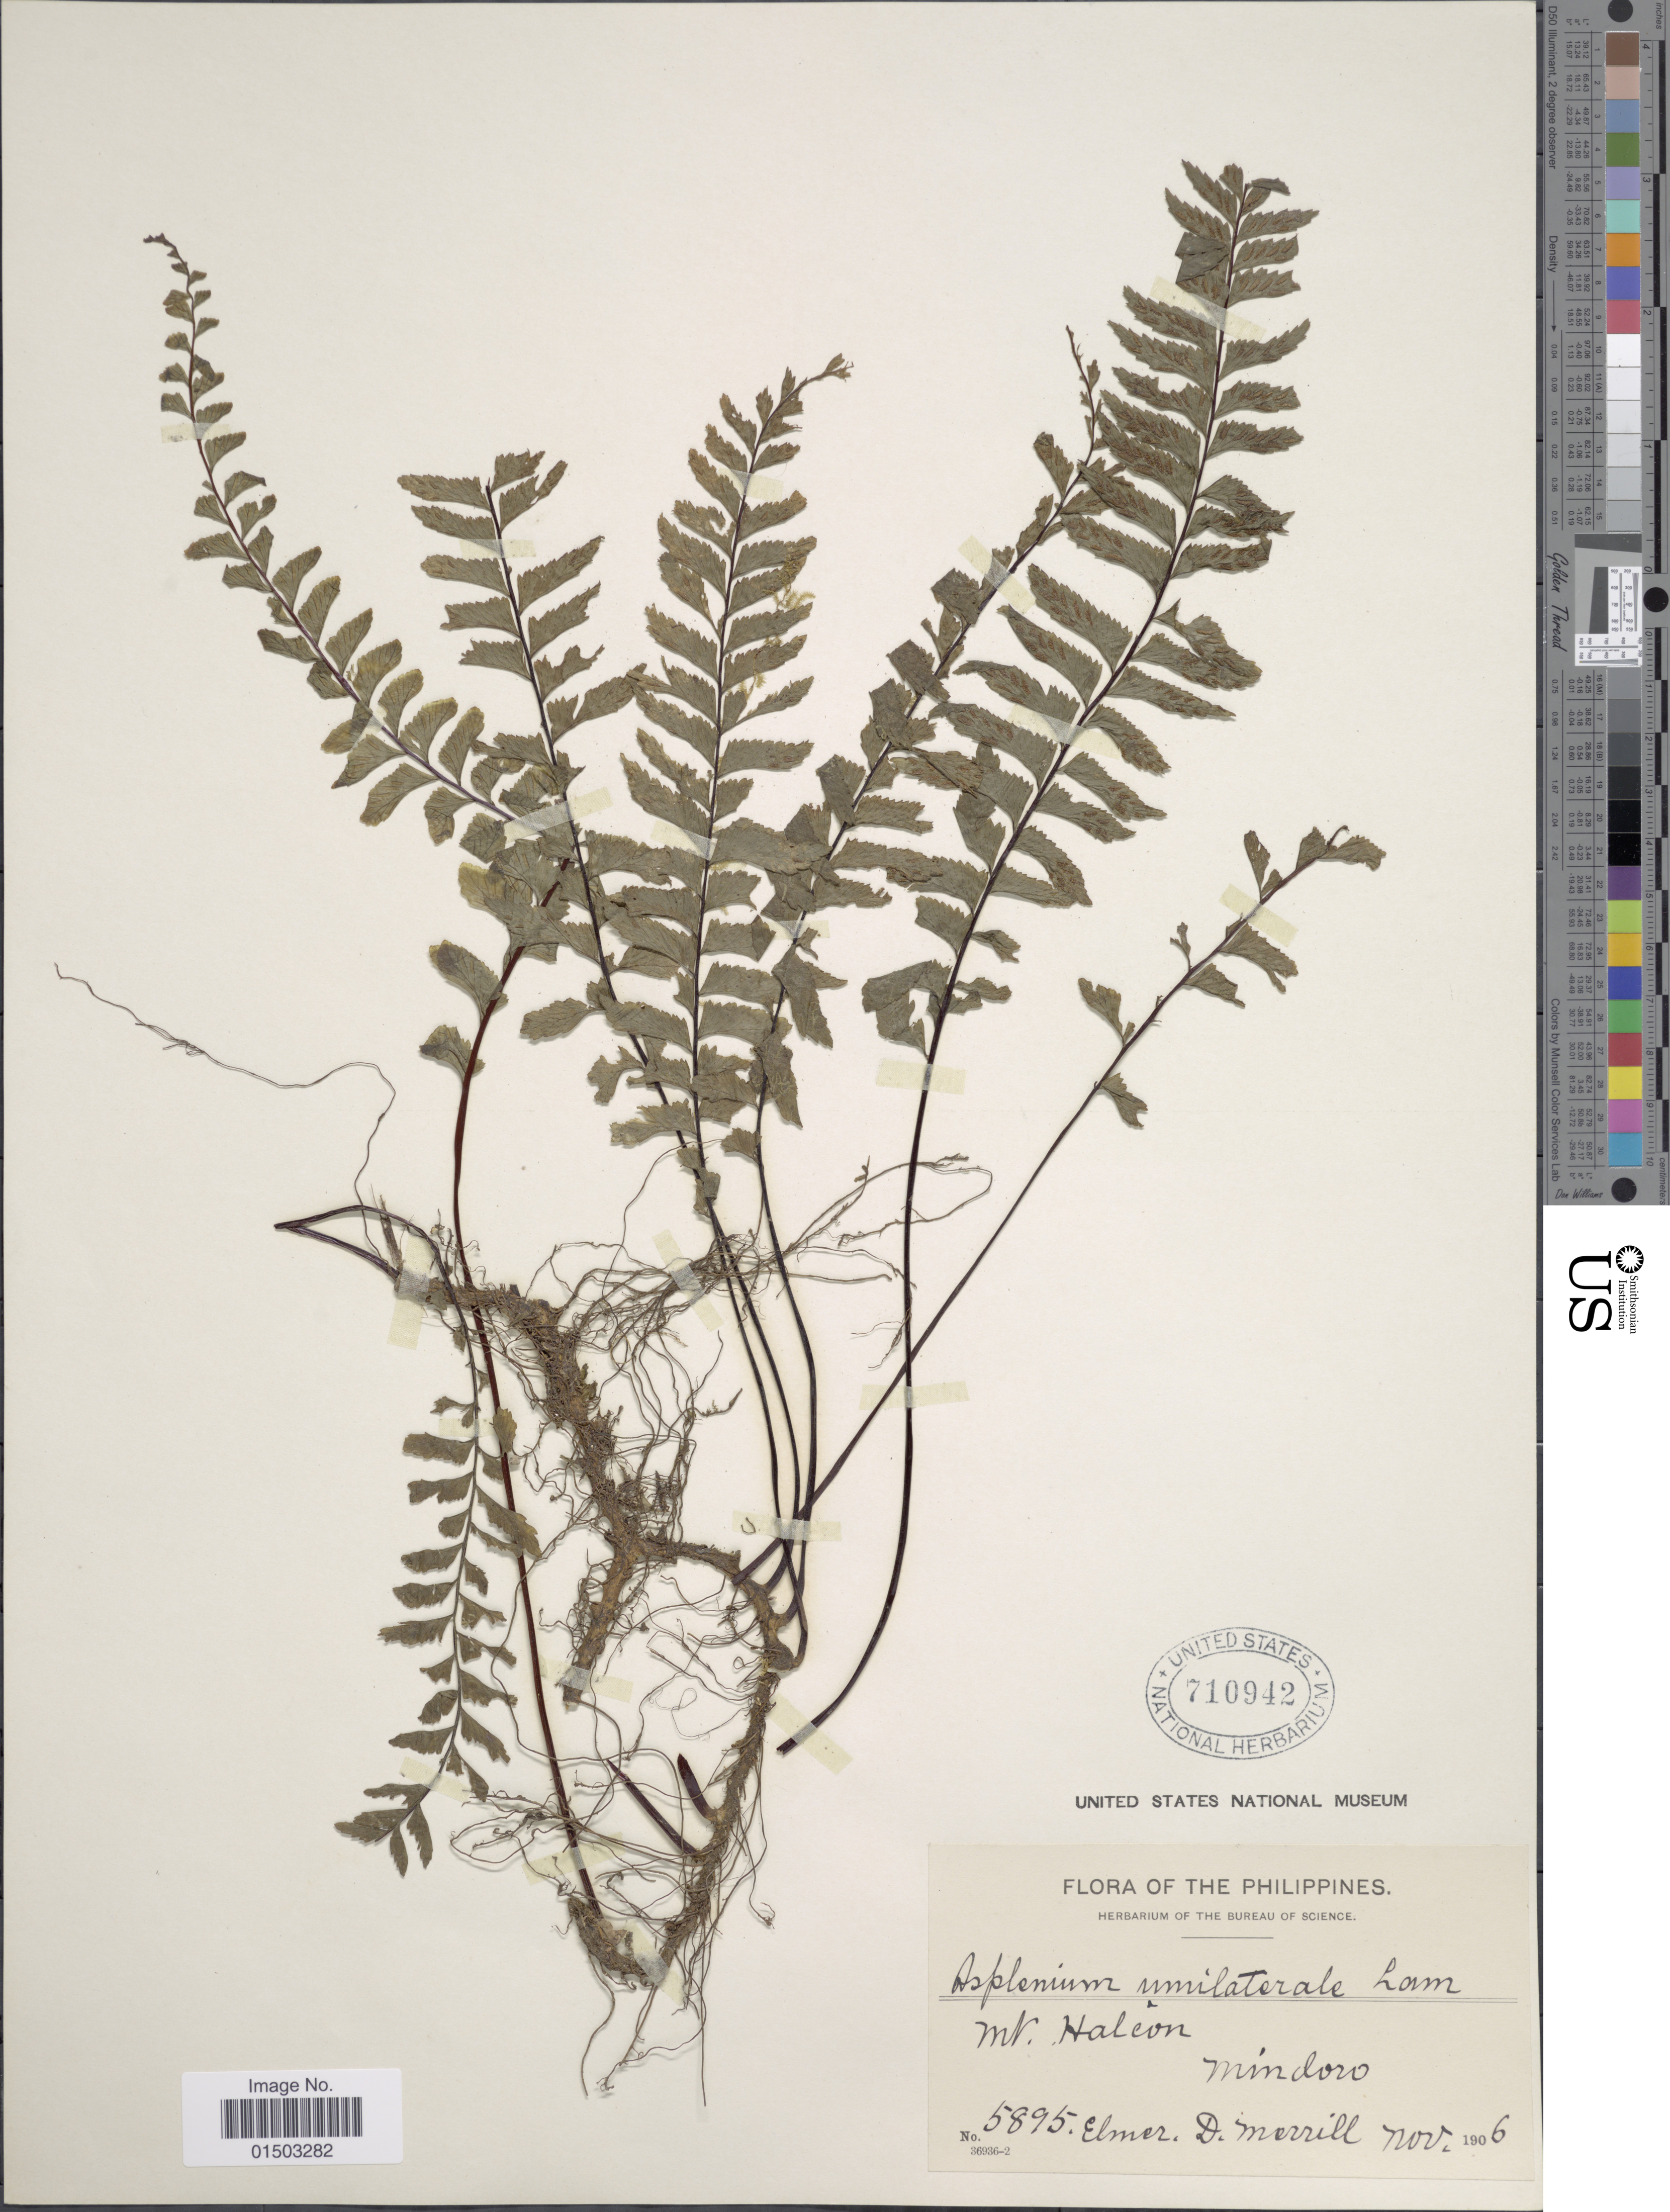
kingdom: Plantae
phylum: Tracheophyta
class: Polypodiopsida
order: Polypodiales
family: Aspleniaceae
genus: Hymenasplenium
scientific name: Hymenasplenium unilaterale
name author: (Lam.) Hayata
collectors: E. D. Merrill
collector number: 5895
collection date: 1906-11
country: Philippines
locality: Phillippines, Mt. Halcon, Mindanao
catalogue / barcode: US 710942